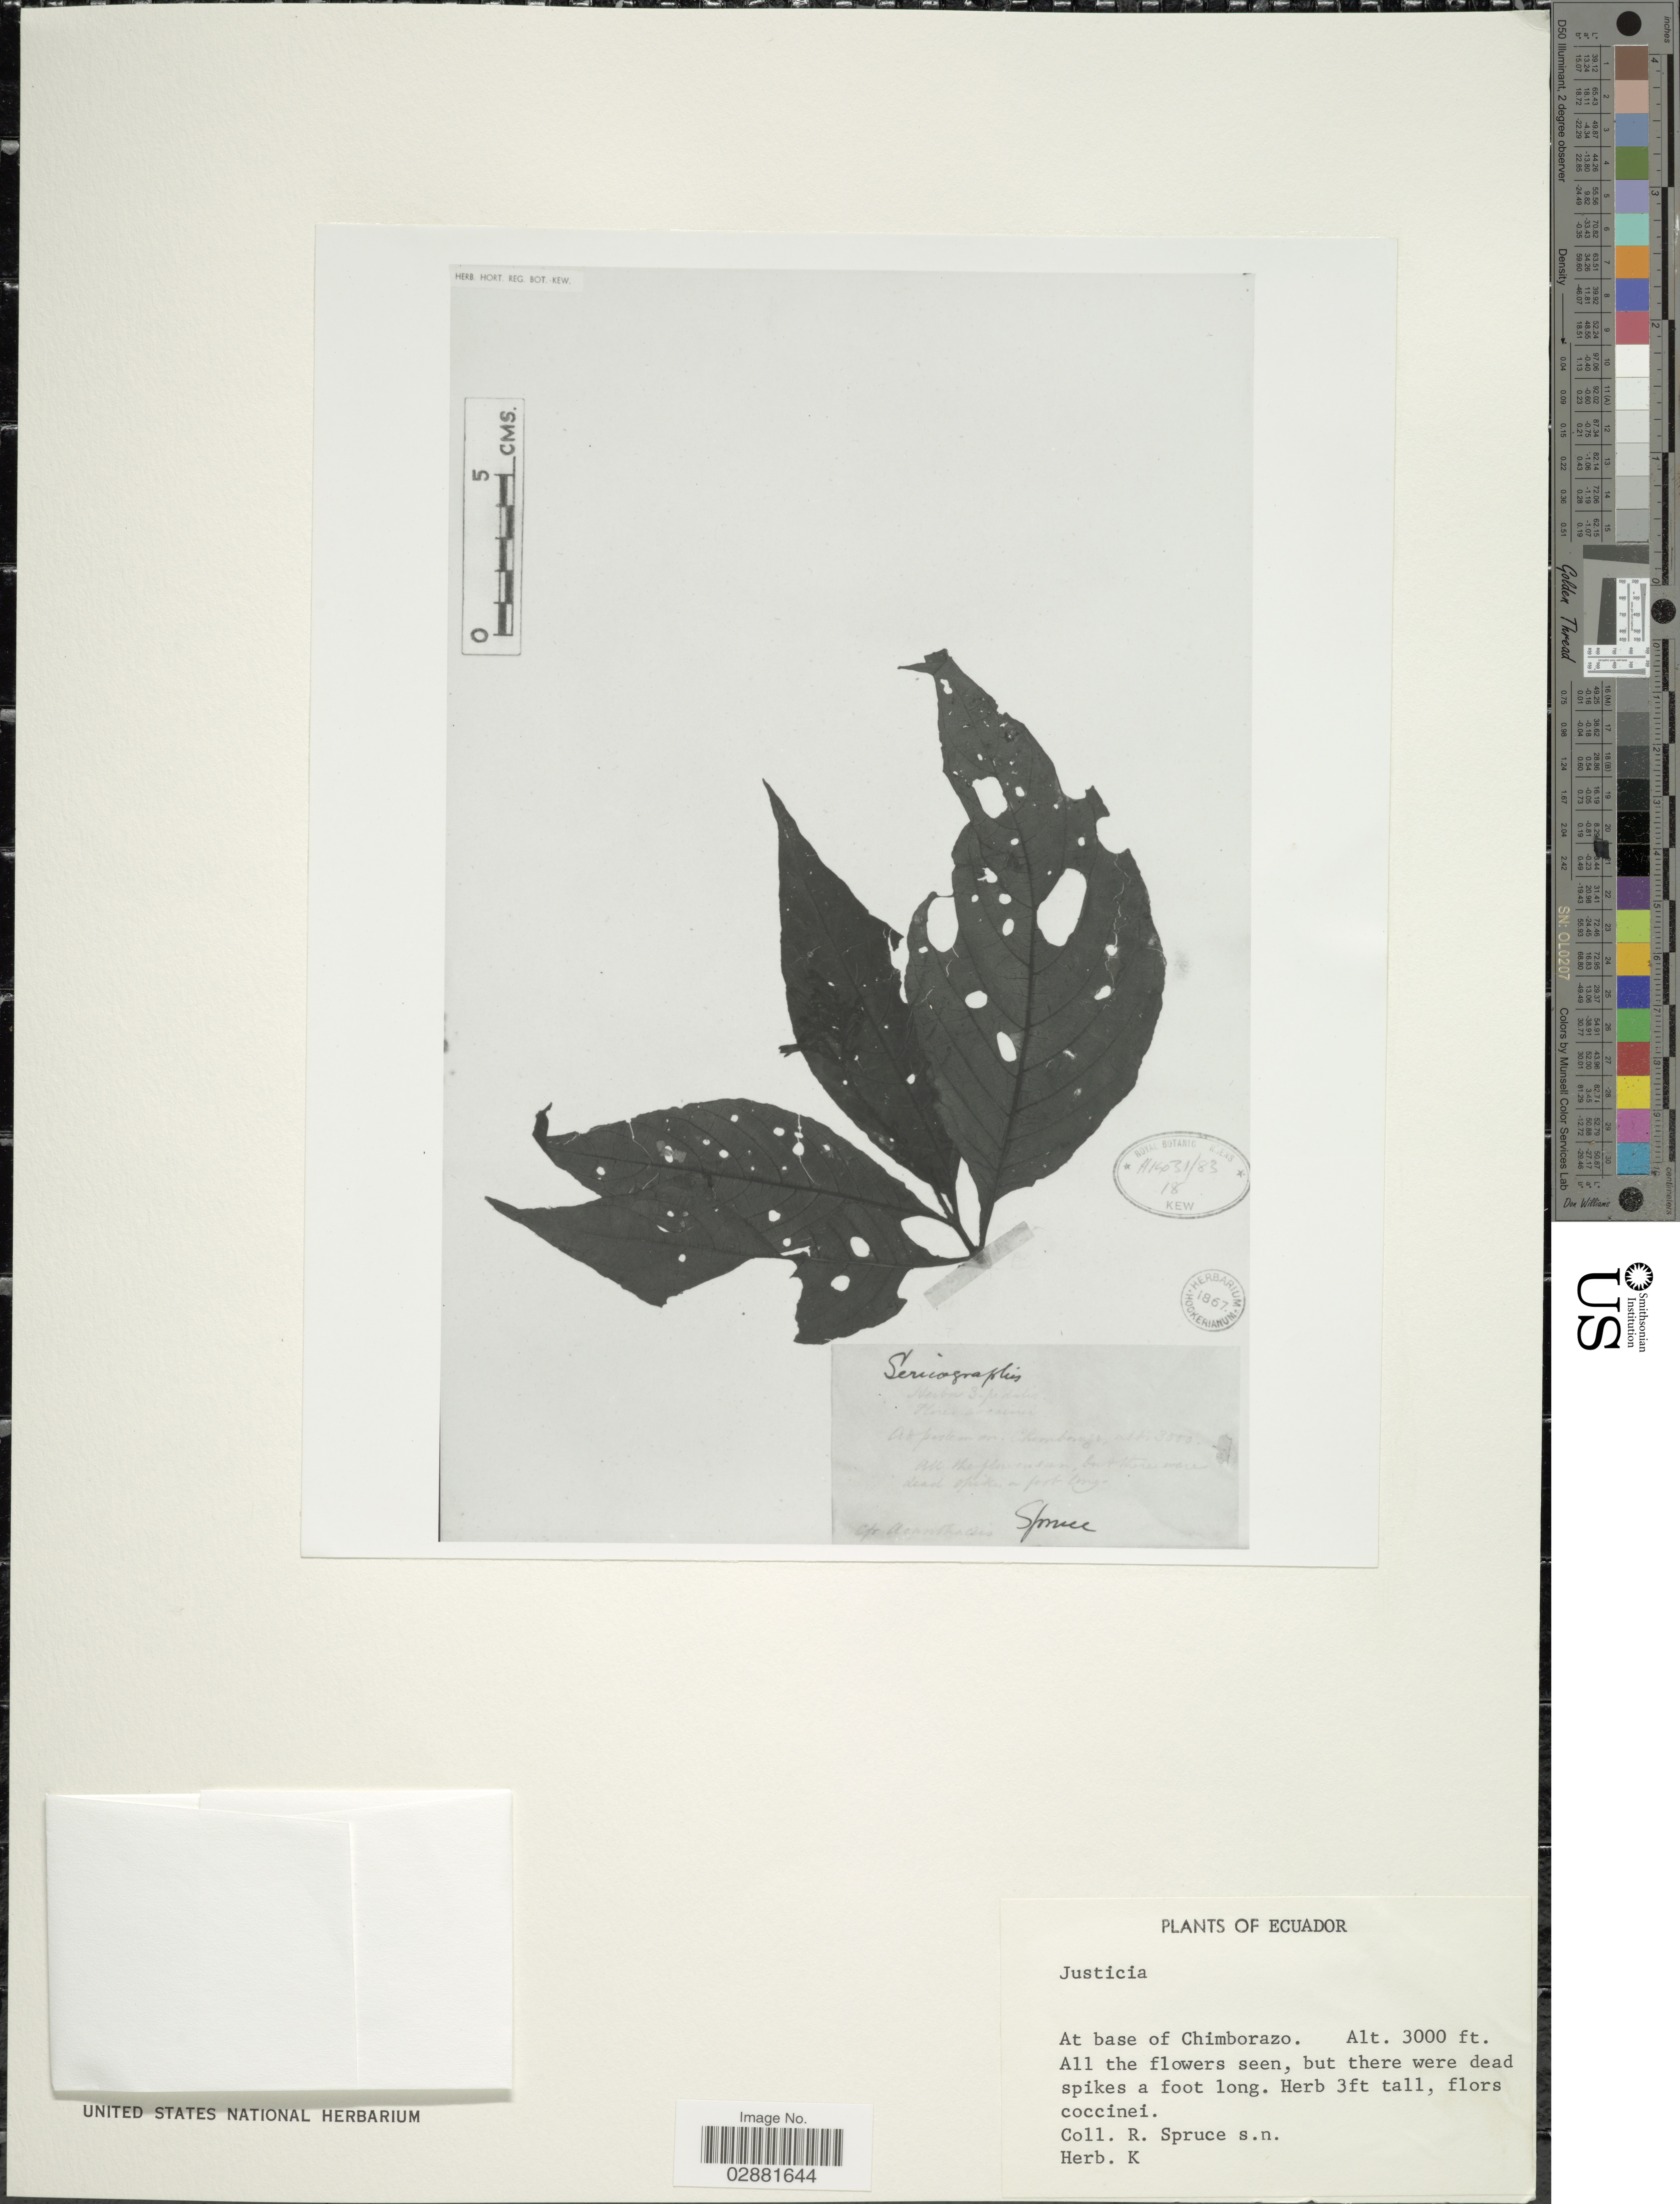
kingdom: Plantae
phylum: Tracheophyta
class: Magnoliopsida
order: Lamiales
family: Acanthaceae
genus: Justicia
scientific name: Justicia sp.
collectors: R. Spruce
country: Ecuador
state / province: Chimborazo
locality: At base of Chimborazo.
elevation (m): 914